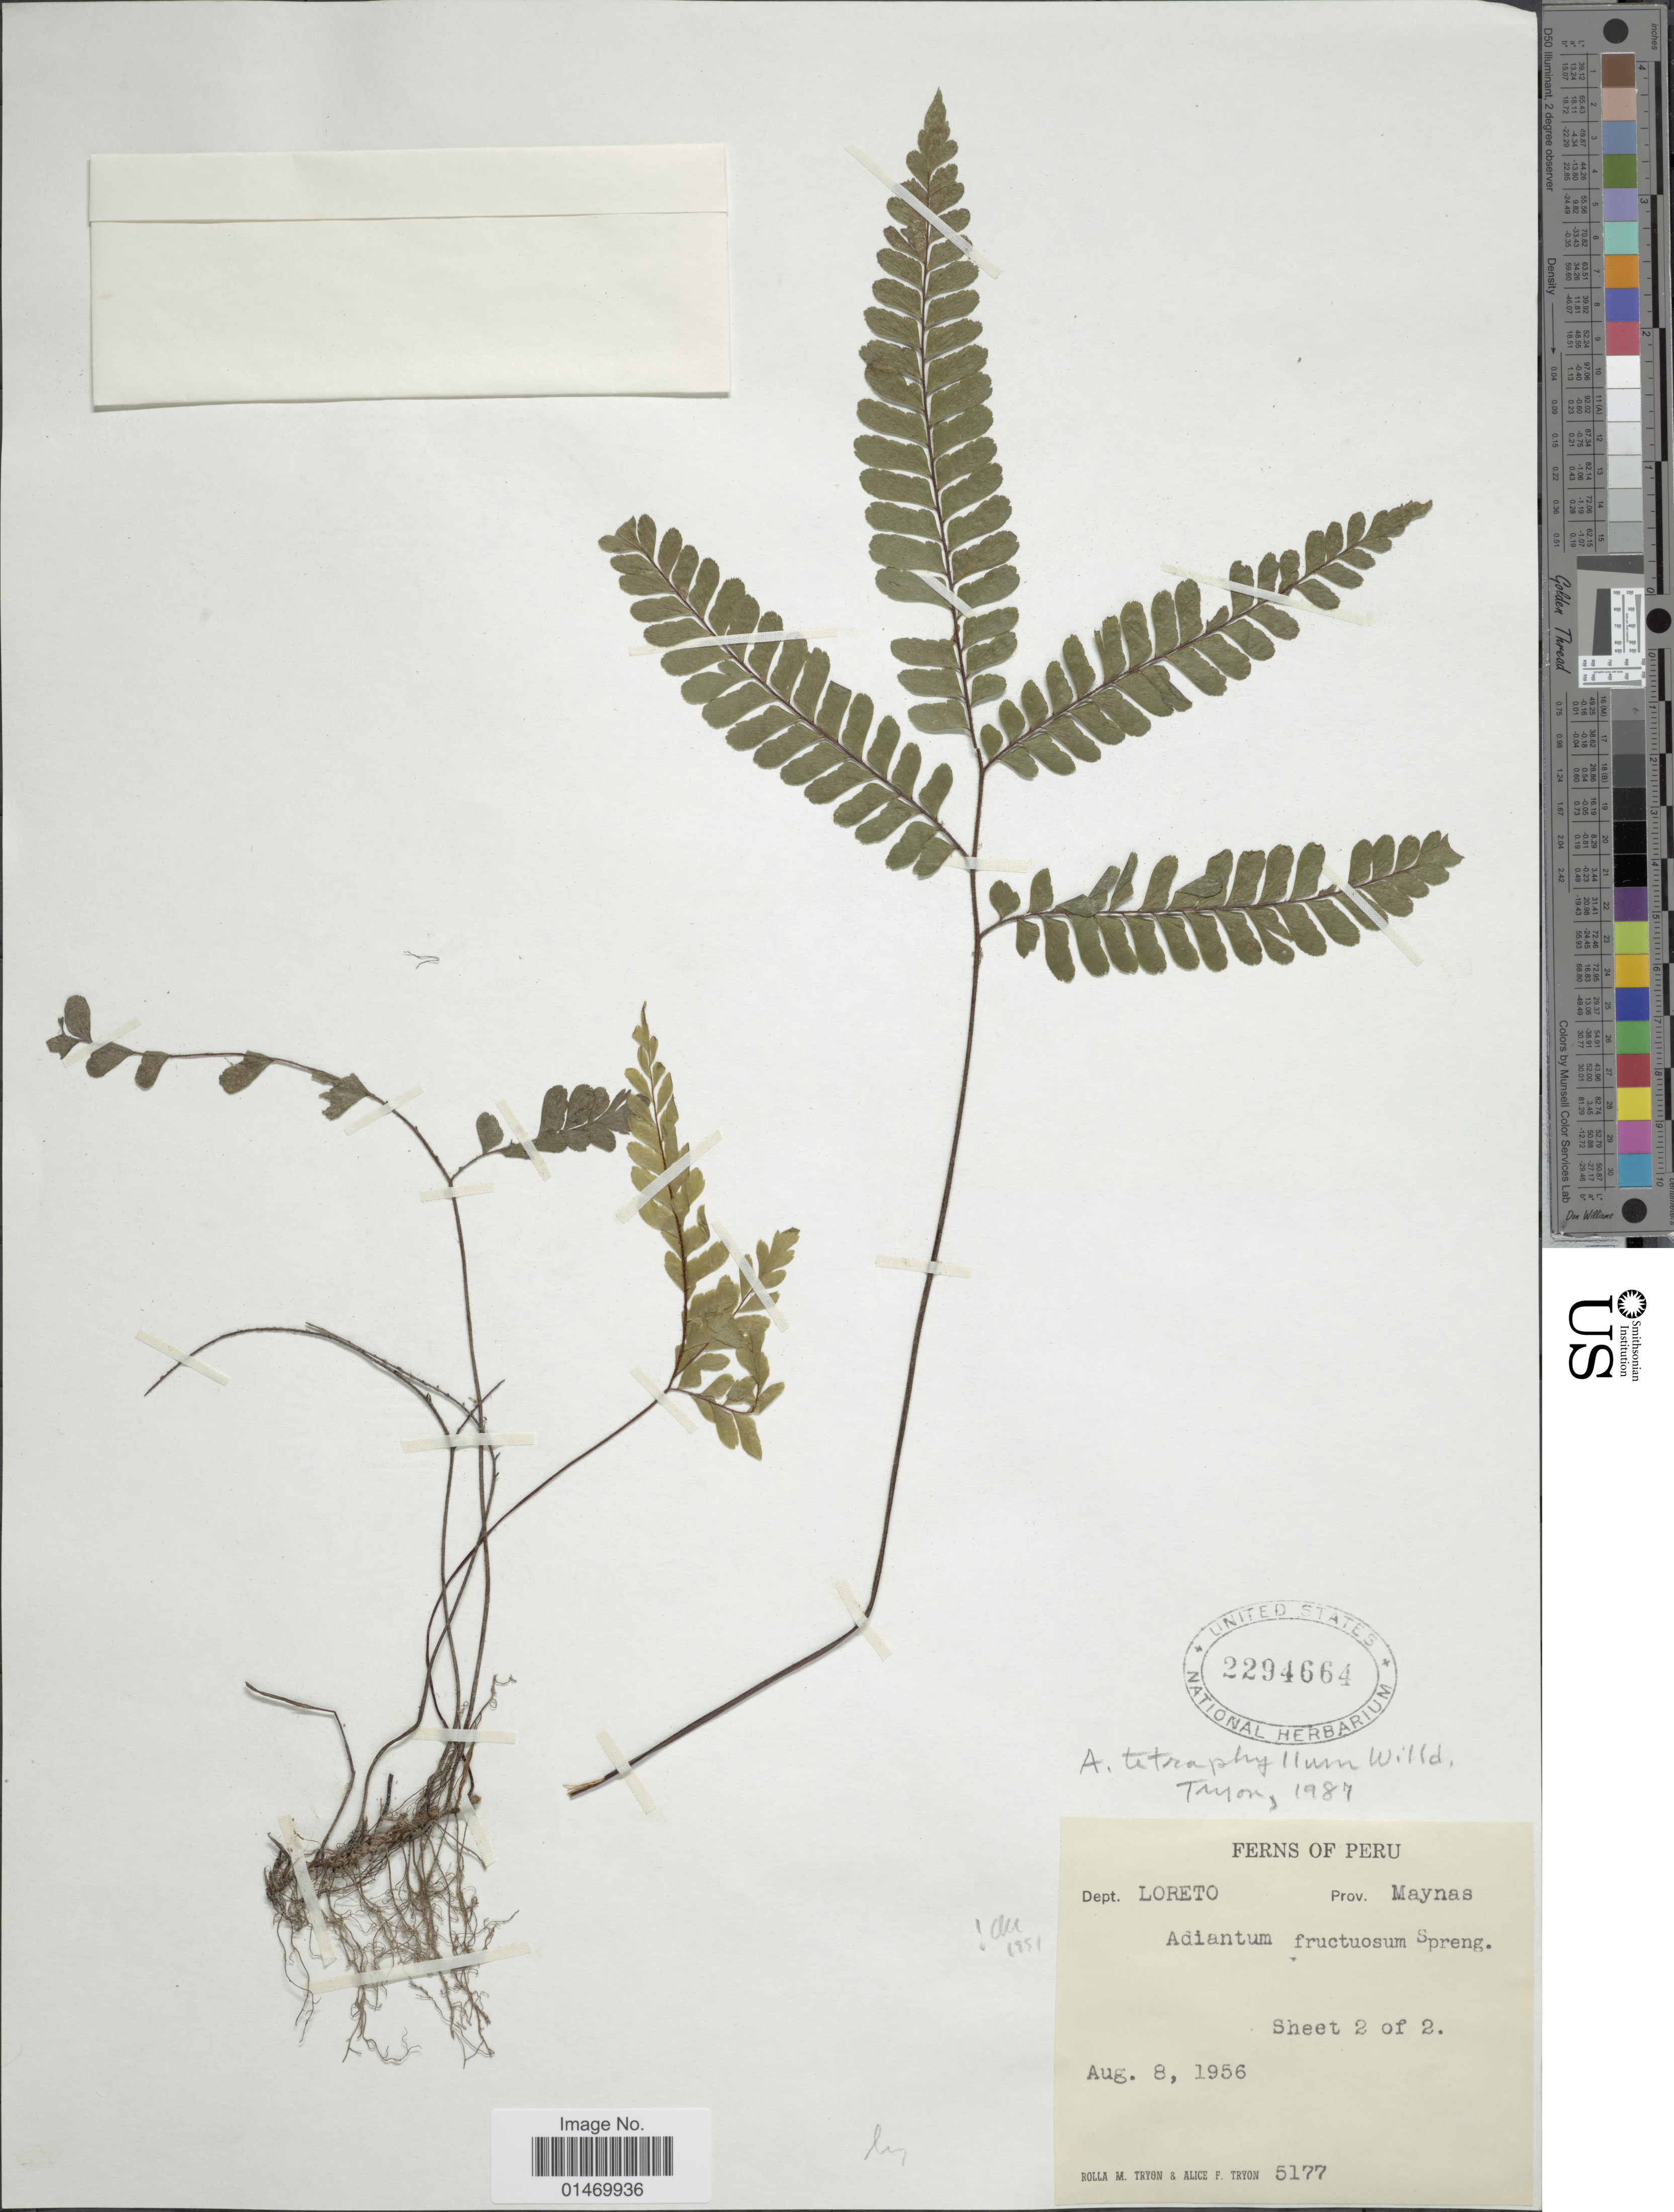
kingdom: Plantae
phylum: Tracheophyta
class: Polypodiopsida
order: Polypodiales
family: Pteridaceae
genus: Adiantum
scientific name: Adiantum cajennense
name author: Willd. ex Klotzsch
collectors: R. M. Tryon & A. F. Tryon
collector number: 5177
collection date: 1956-08-08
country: Peru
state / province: Loreto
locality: Peru, Prov. Maynas. Dept. Loreto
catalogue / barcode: US 2294664